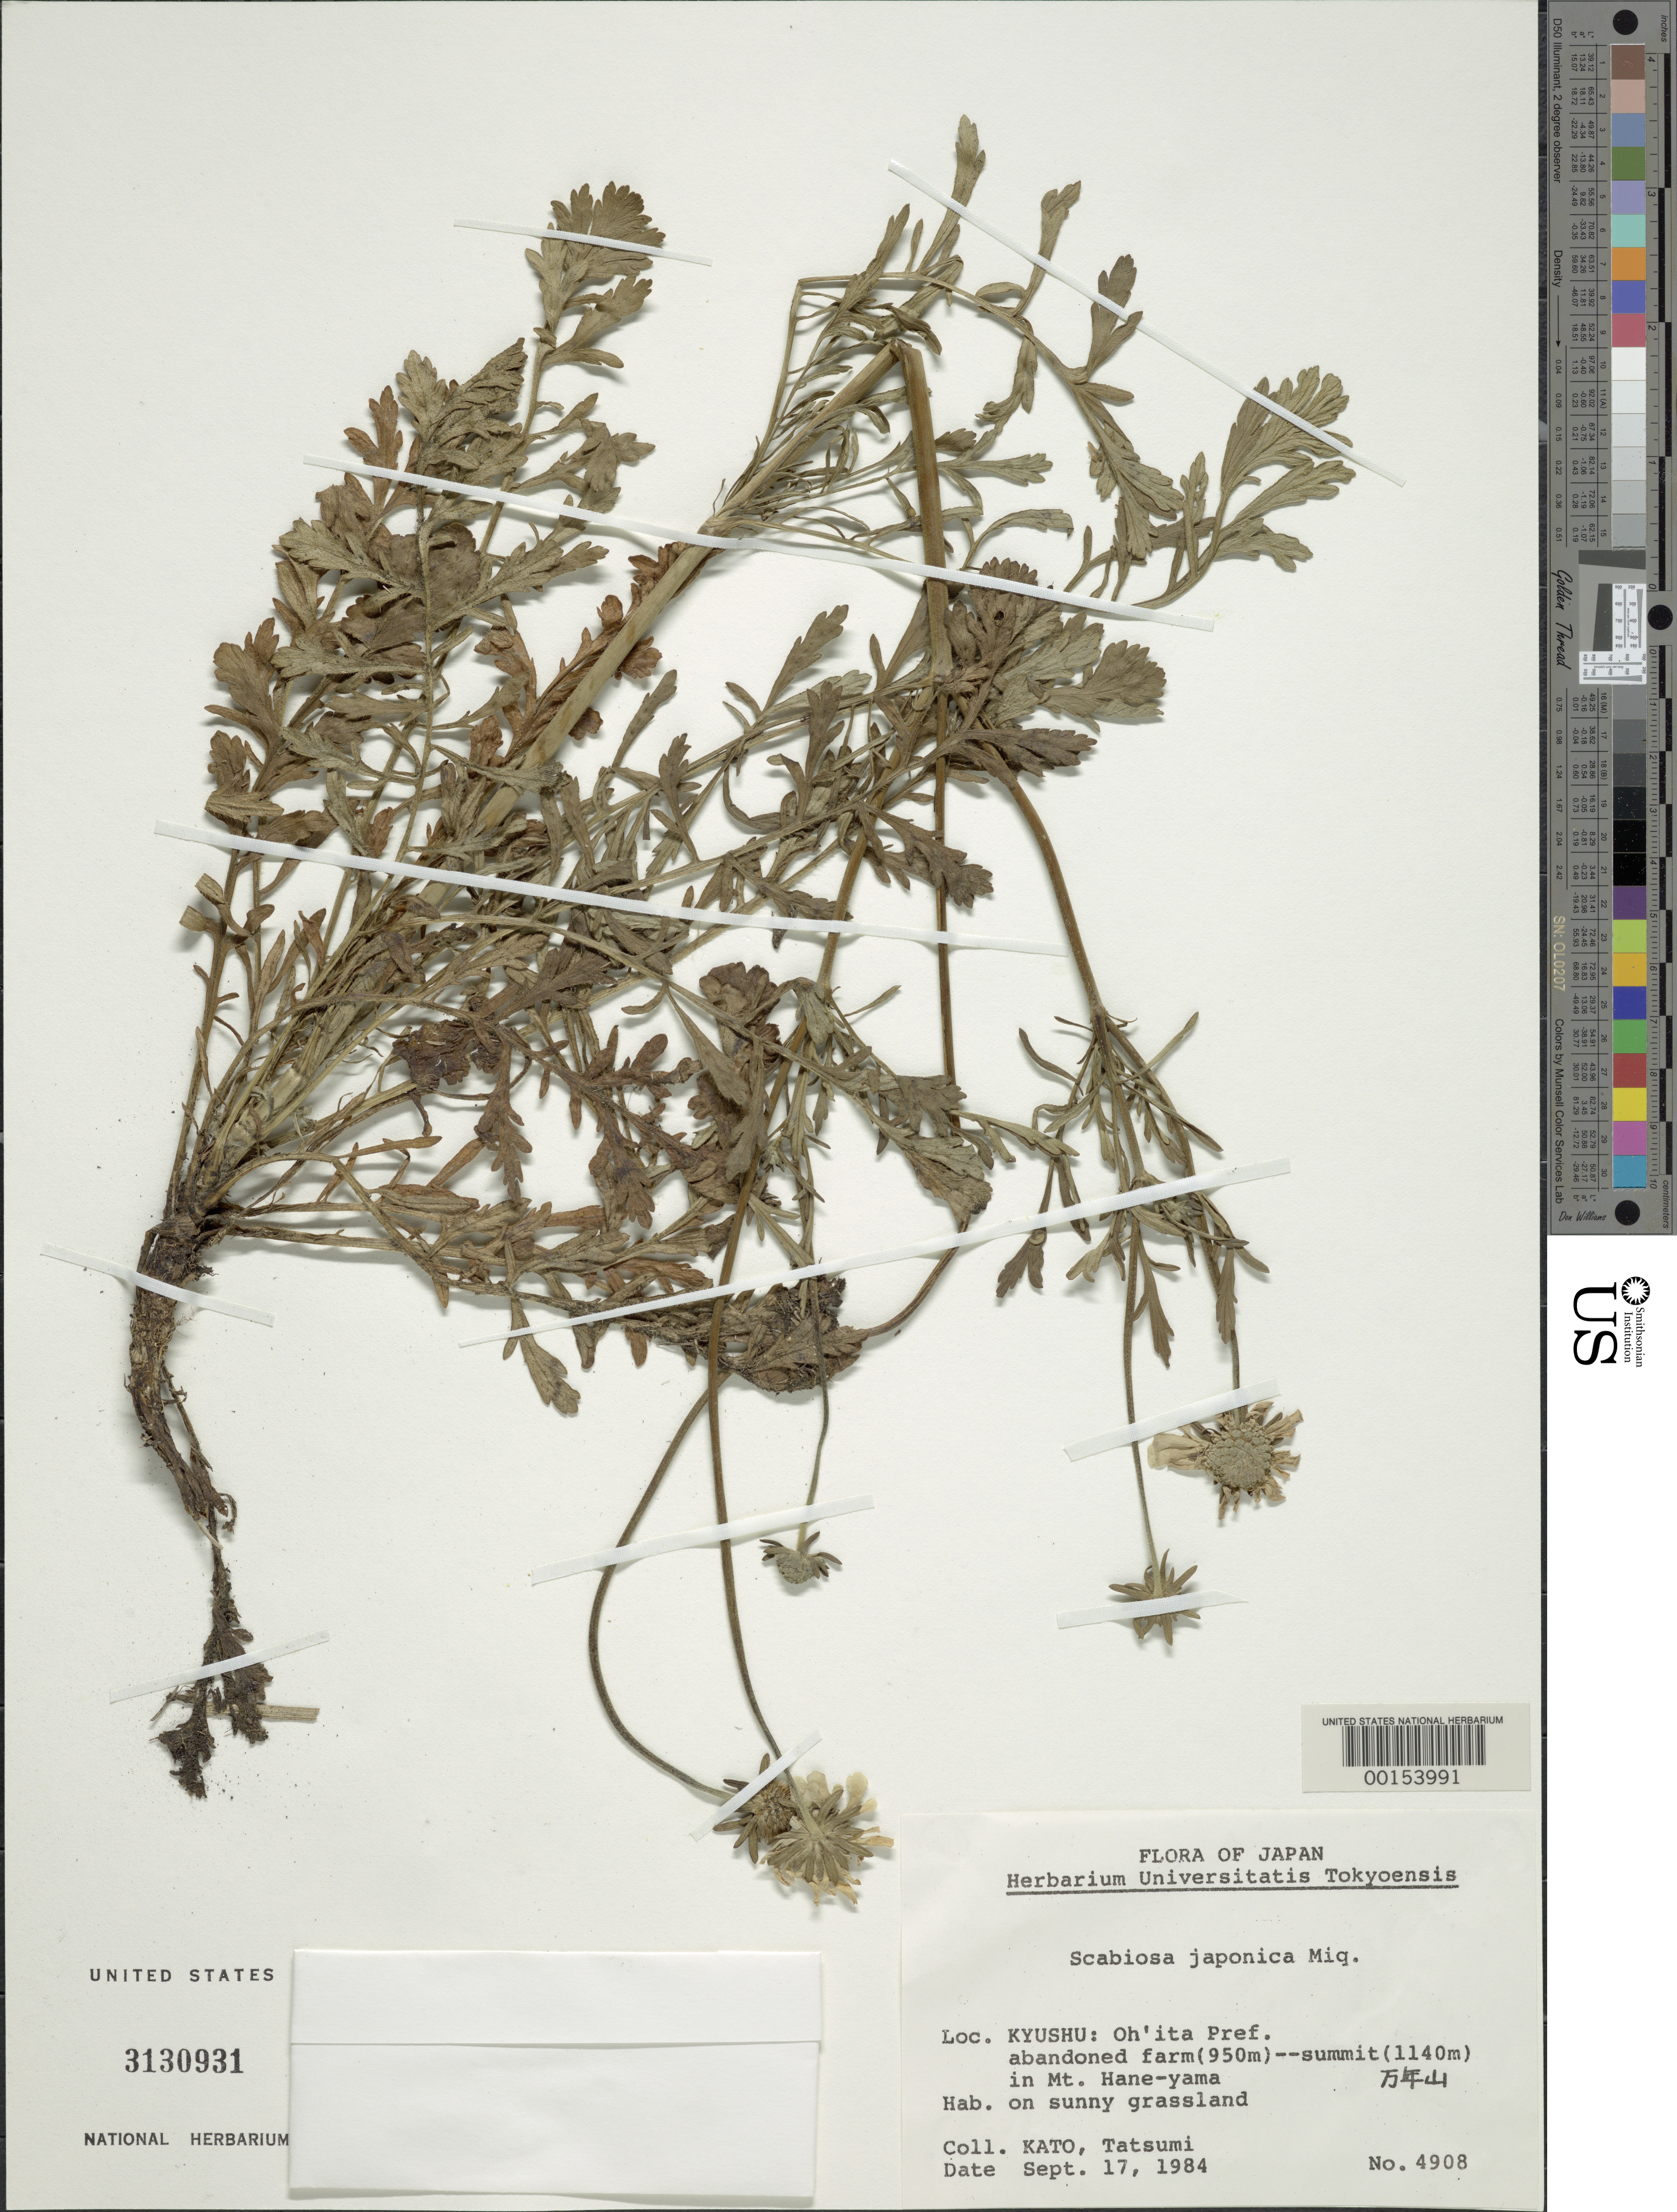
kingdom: Plantae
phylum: Tracheophyta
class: Magnoliopsida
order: Dipsacales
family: Caprifoliaceae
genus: Scabiosa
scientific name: Scabiosa japonica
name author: Miq.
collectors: -- Kato & -. Tatsumi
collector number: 4908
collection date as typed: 17 Sep 1984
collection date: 1984-09-17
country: Japan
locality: Kyushu, Oh'ita Pref., In Mr. Hane-yama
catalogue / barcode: US 3130931